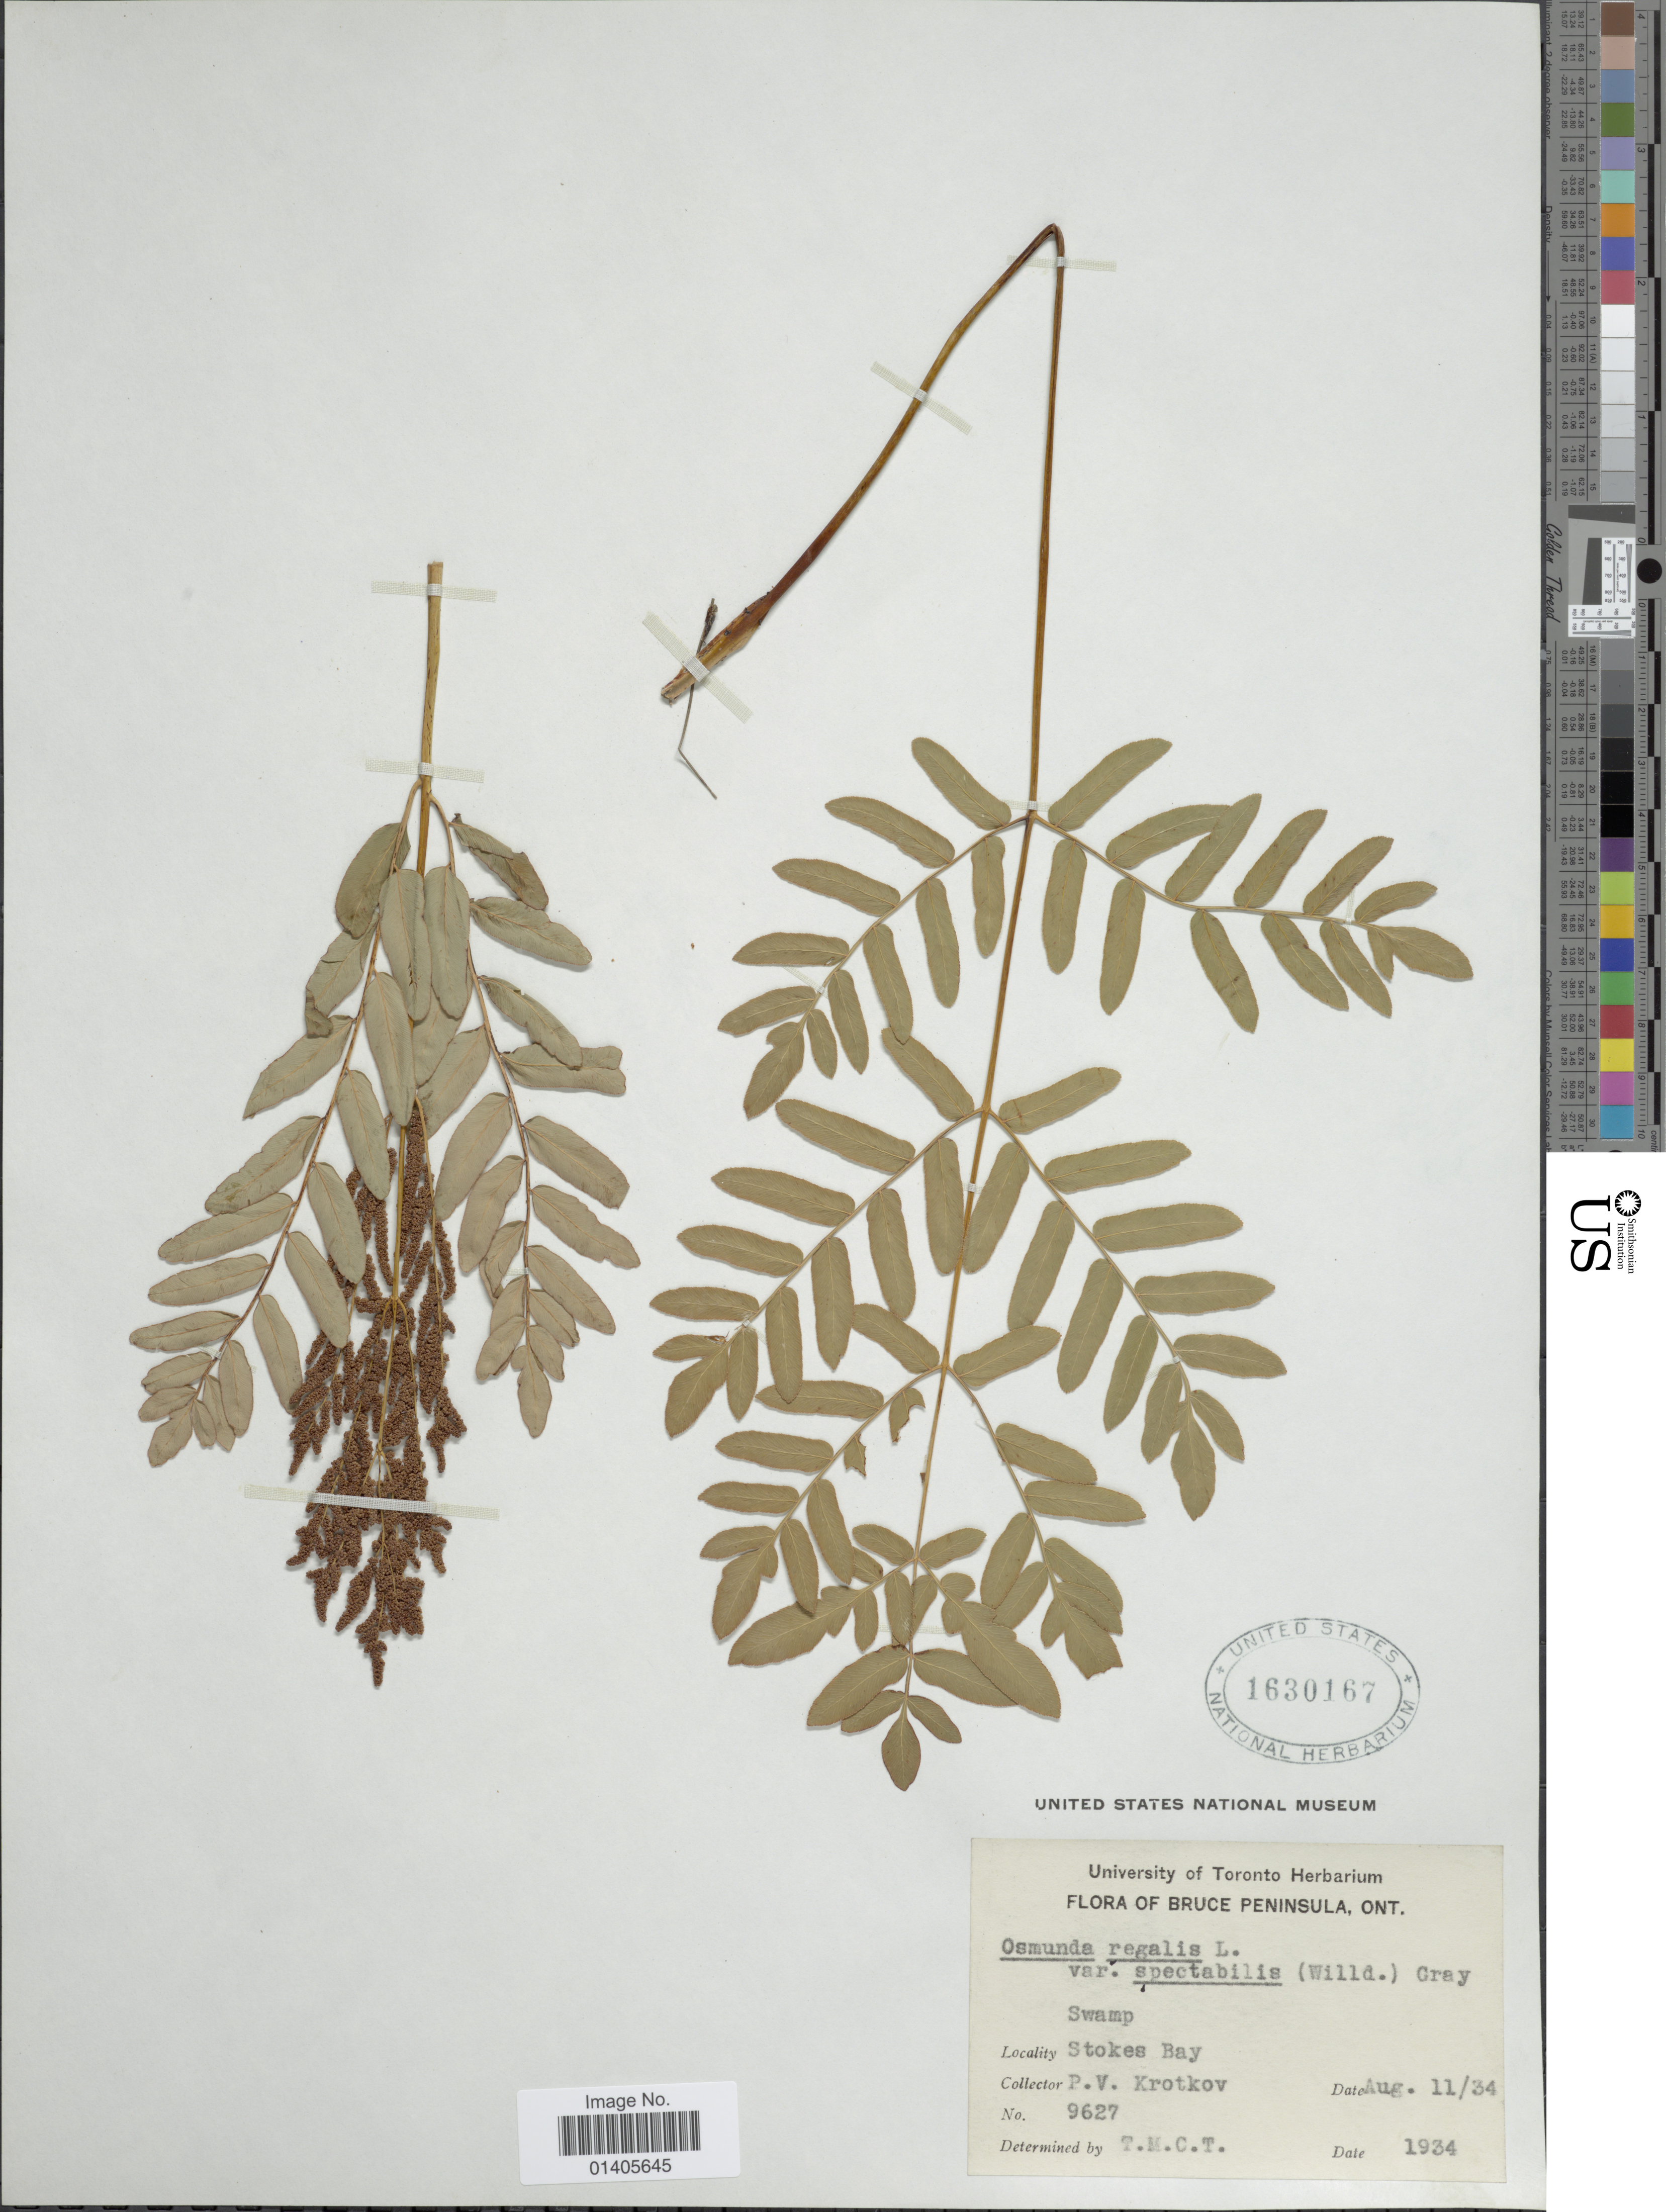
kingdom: Plantae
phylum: Tracheophyta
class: Polypodiopsida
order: Osmundales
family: Osmundaceae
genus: Osmunda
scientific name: Osmunda regalis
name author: L.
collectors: P. V. Krotkov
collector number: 9627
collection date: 1934-08-11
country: Canada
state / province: Ontario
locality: Bruce Peninsula, Stokes Bay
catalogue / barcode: US 1630167